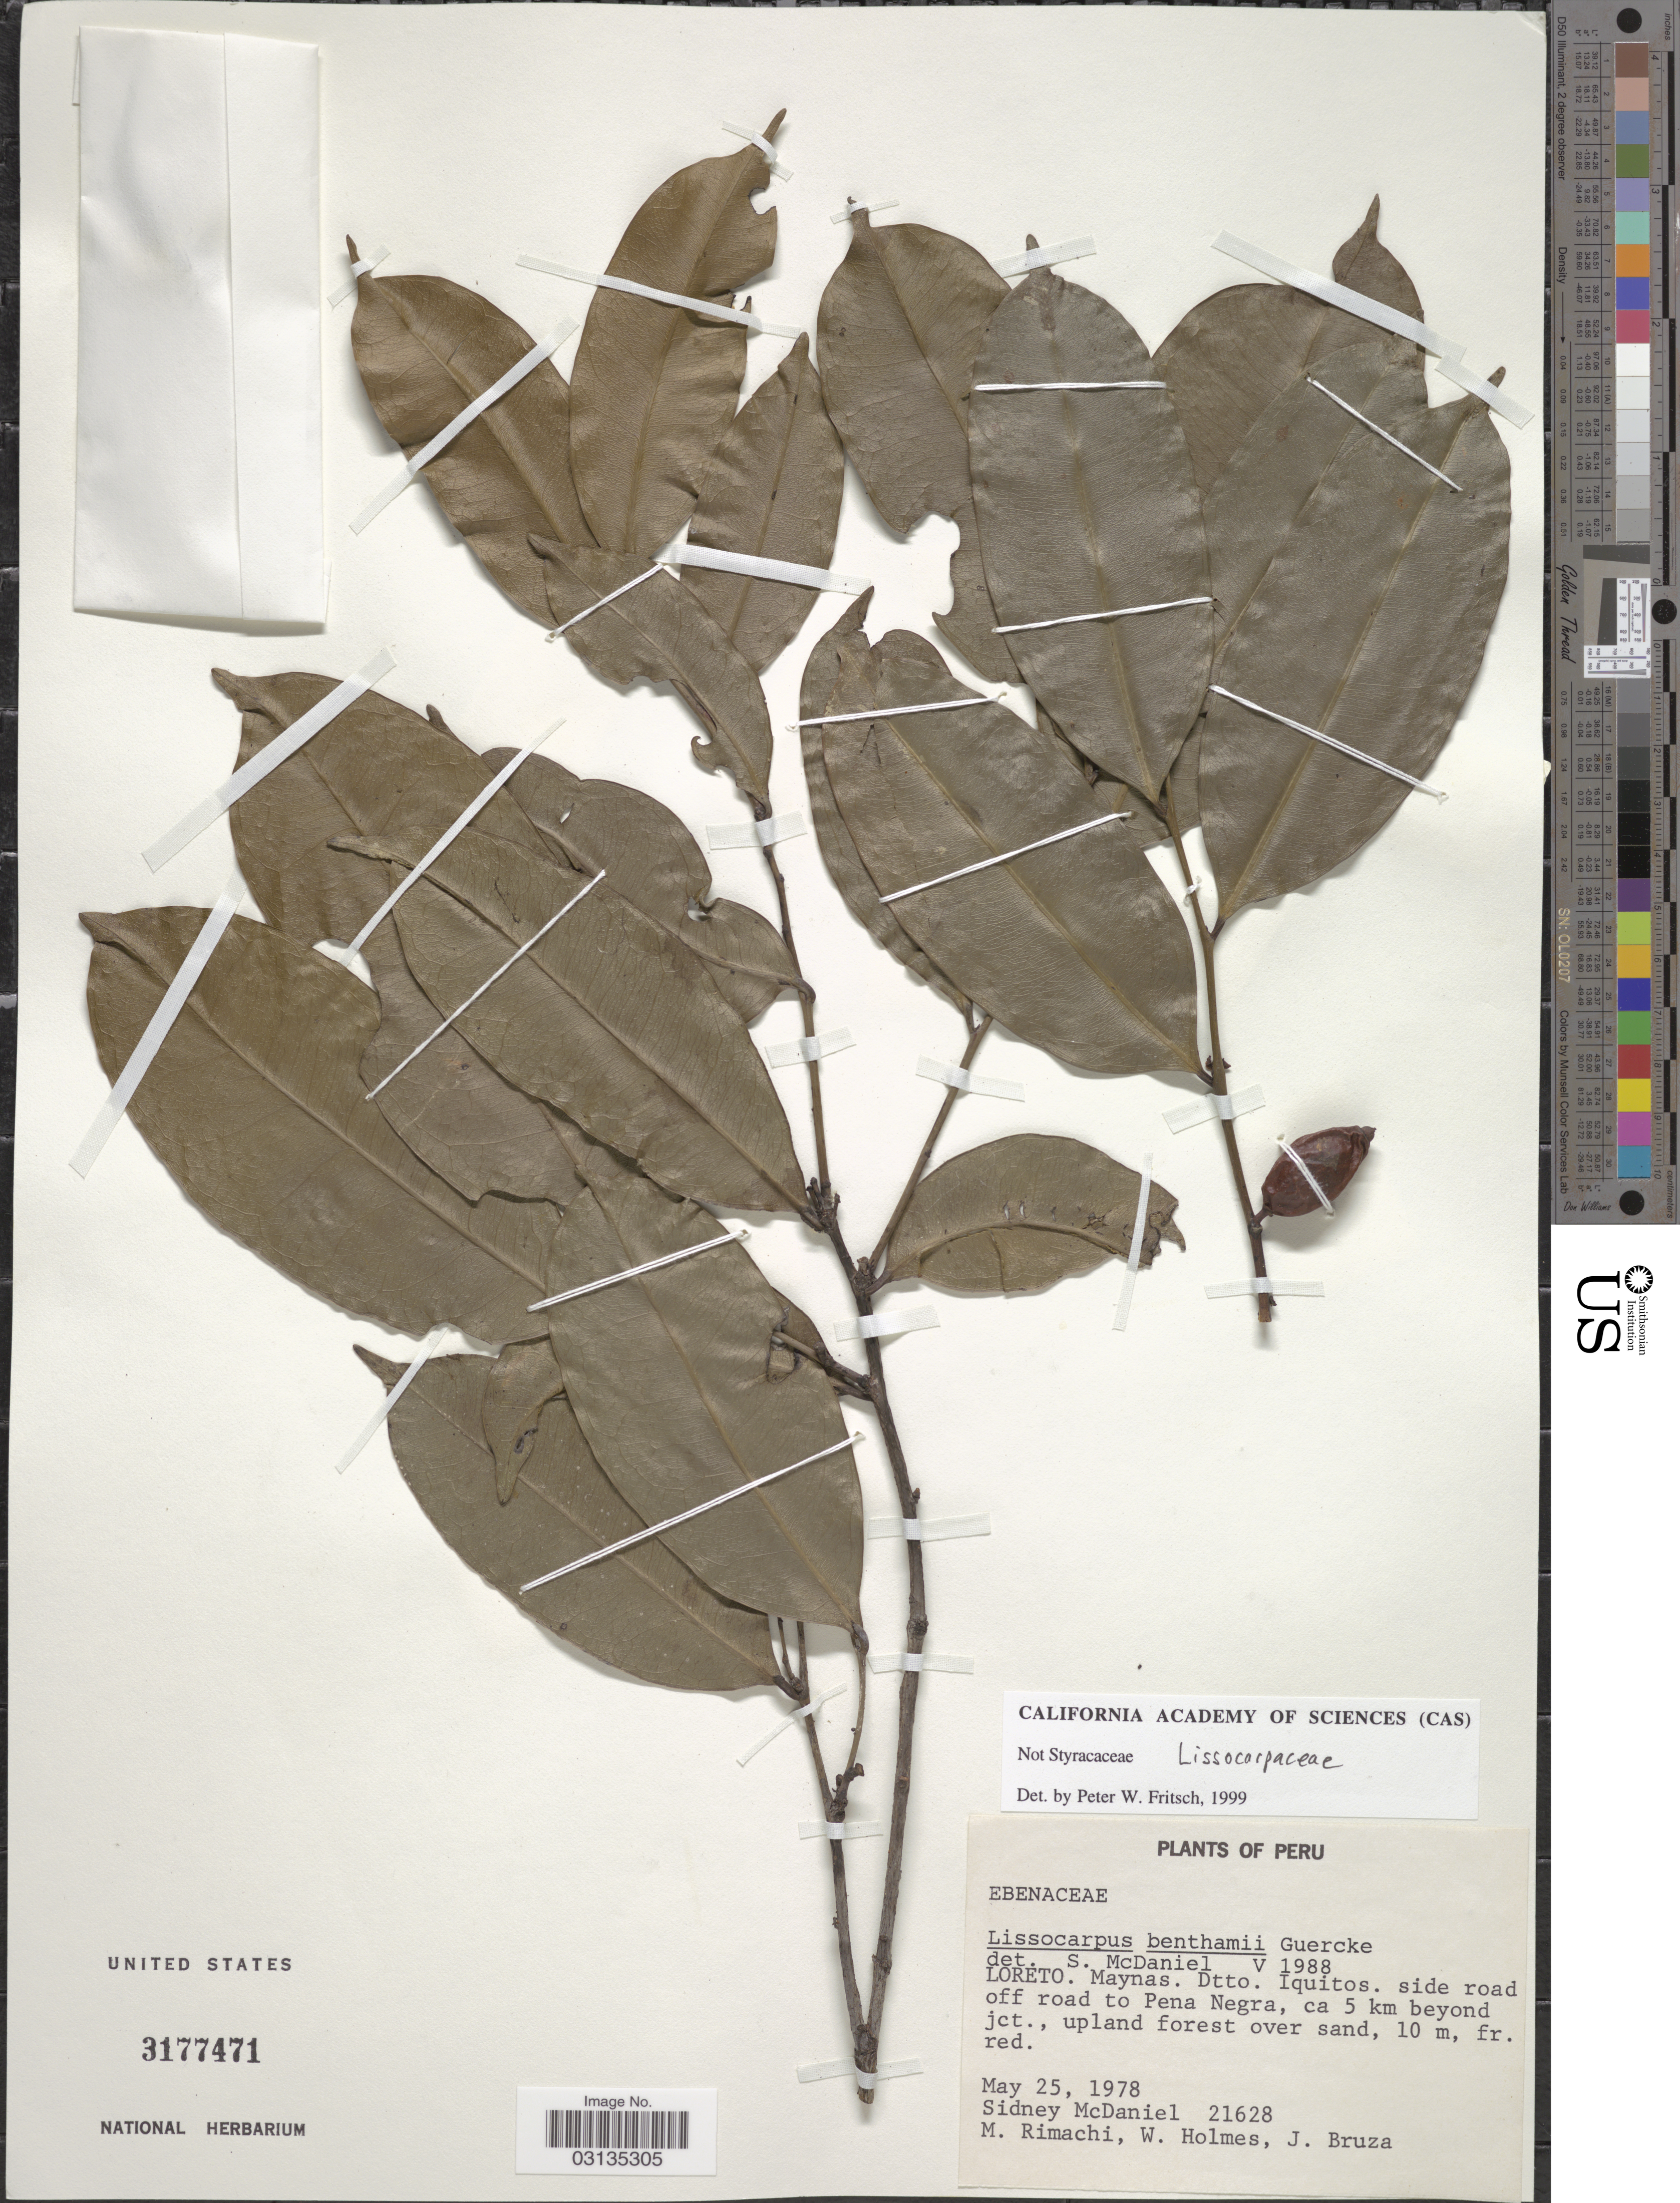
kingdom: Plantae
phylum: Tracheophyta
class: Magnoliopsida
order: Ericales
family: Ebenaceae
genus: Lissocarpa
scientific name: Lissocarpa kating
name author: B. Walln.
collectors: S. McDaniel, M. Rimachi, W. Holmes & J. Bruza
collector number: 21628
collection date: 1978-05-25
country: Peru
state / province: Loreto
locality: Maynas. Dtto. Iquitos. side road off road to Pena Negra, ca 5 km beyond jct.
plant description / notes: Cited by B. Wallnöfer in Ann. Naturhist Mus. Wien, B 105: 545. 2004.; filed as Styracaceae indet; annotated by P.W. Fritsch, 1999 as Lissocarpaceae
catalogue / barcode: US 3177471